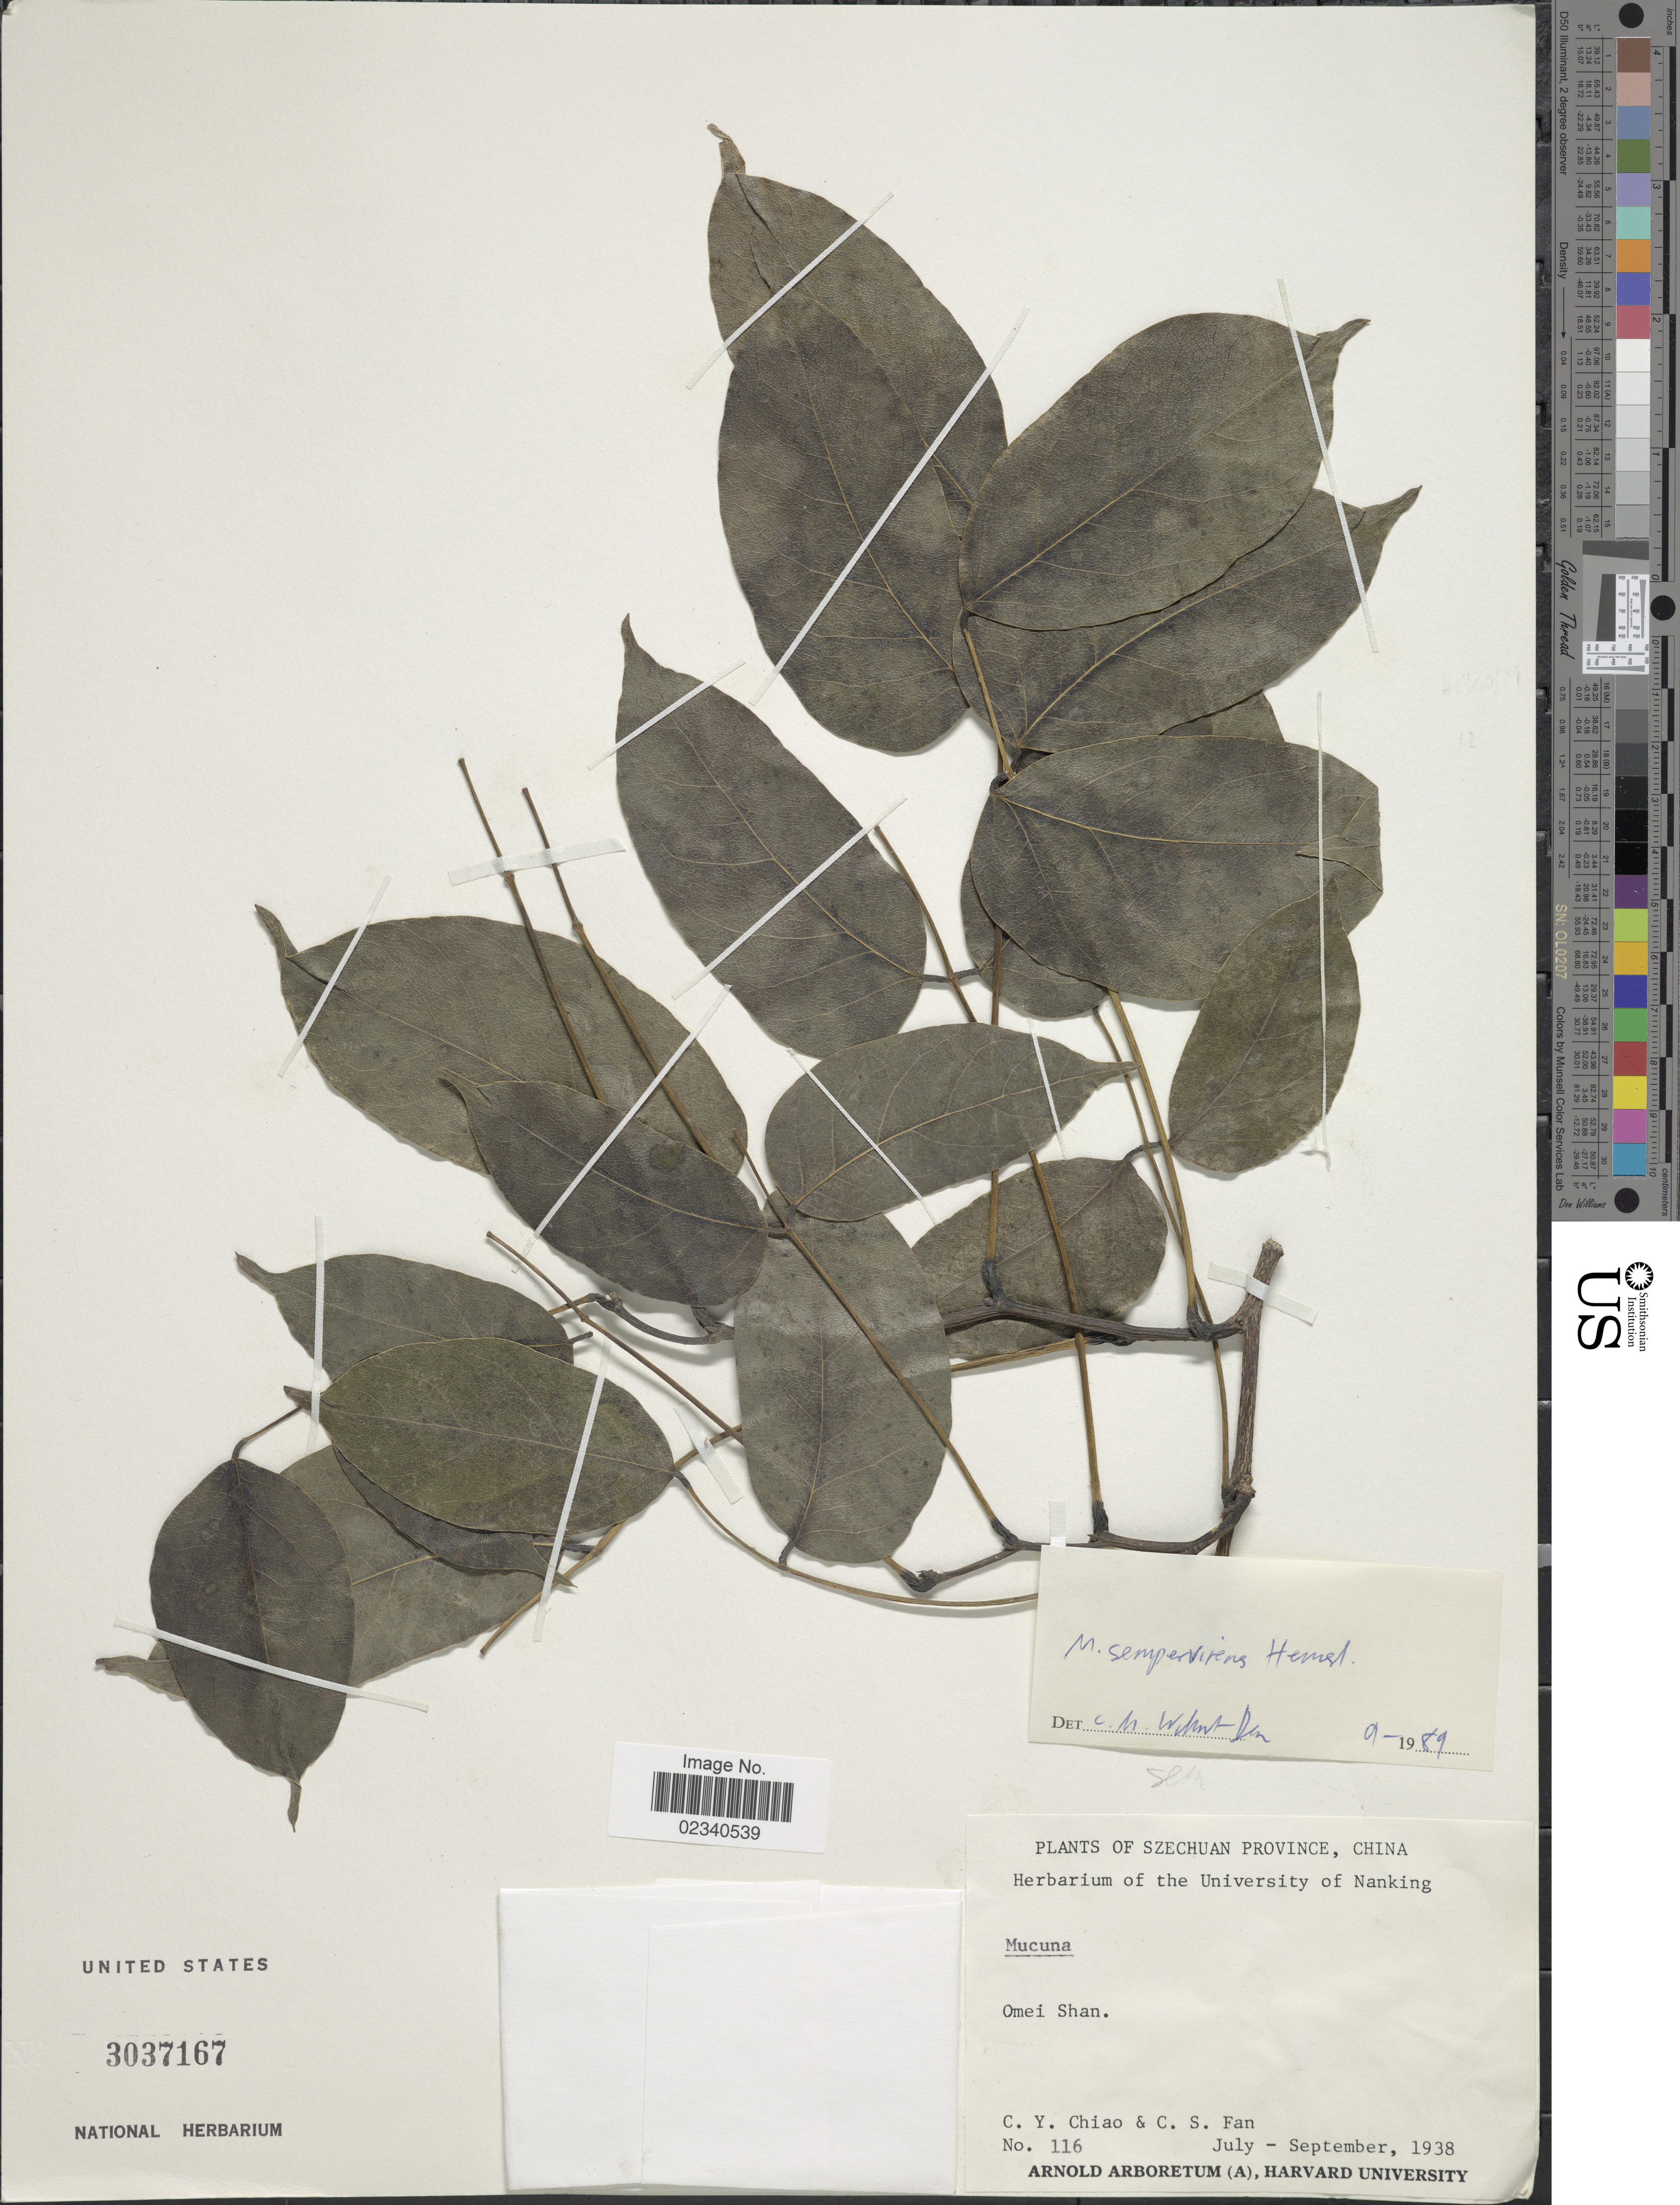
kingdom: Plantae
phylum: Tracheophyta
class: Magnoliopsida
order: Fabales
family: Fabaceae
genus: Mucuna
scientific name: Mucuna sempervirens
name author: Hemsl.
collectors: C. Chaio & C. S. Fan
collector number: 116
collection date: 1938-07/1938-09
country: China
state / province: Sichuan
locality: Szechuan Province. Omei Shan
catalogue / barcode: US 3037167